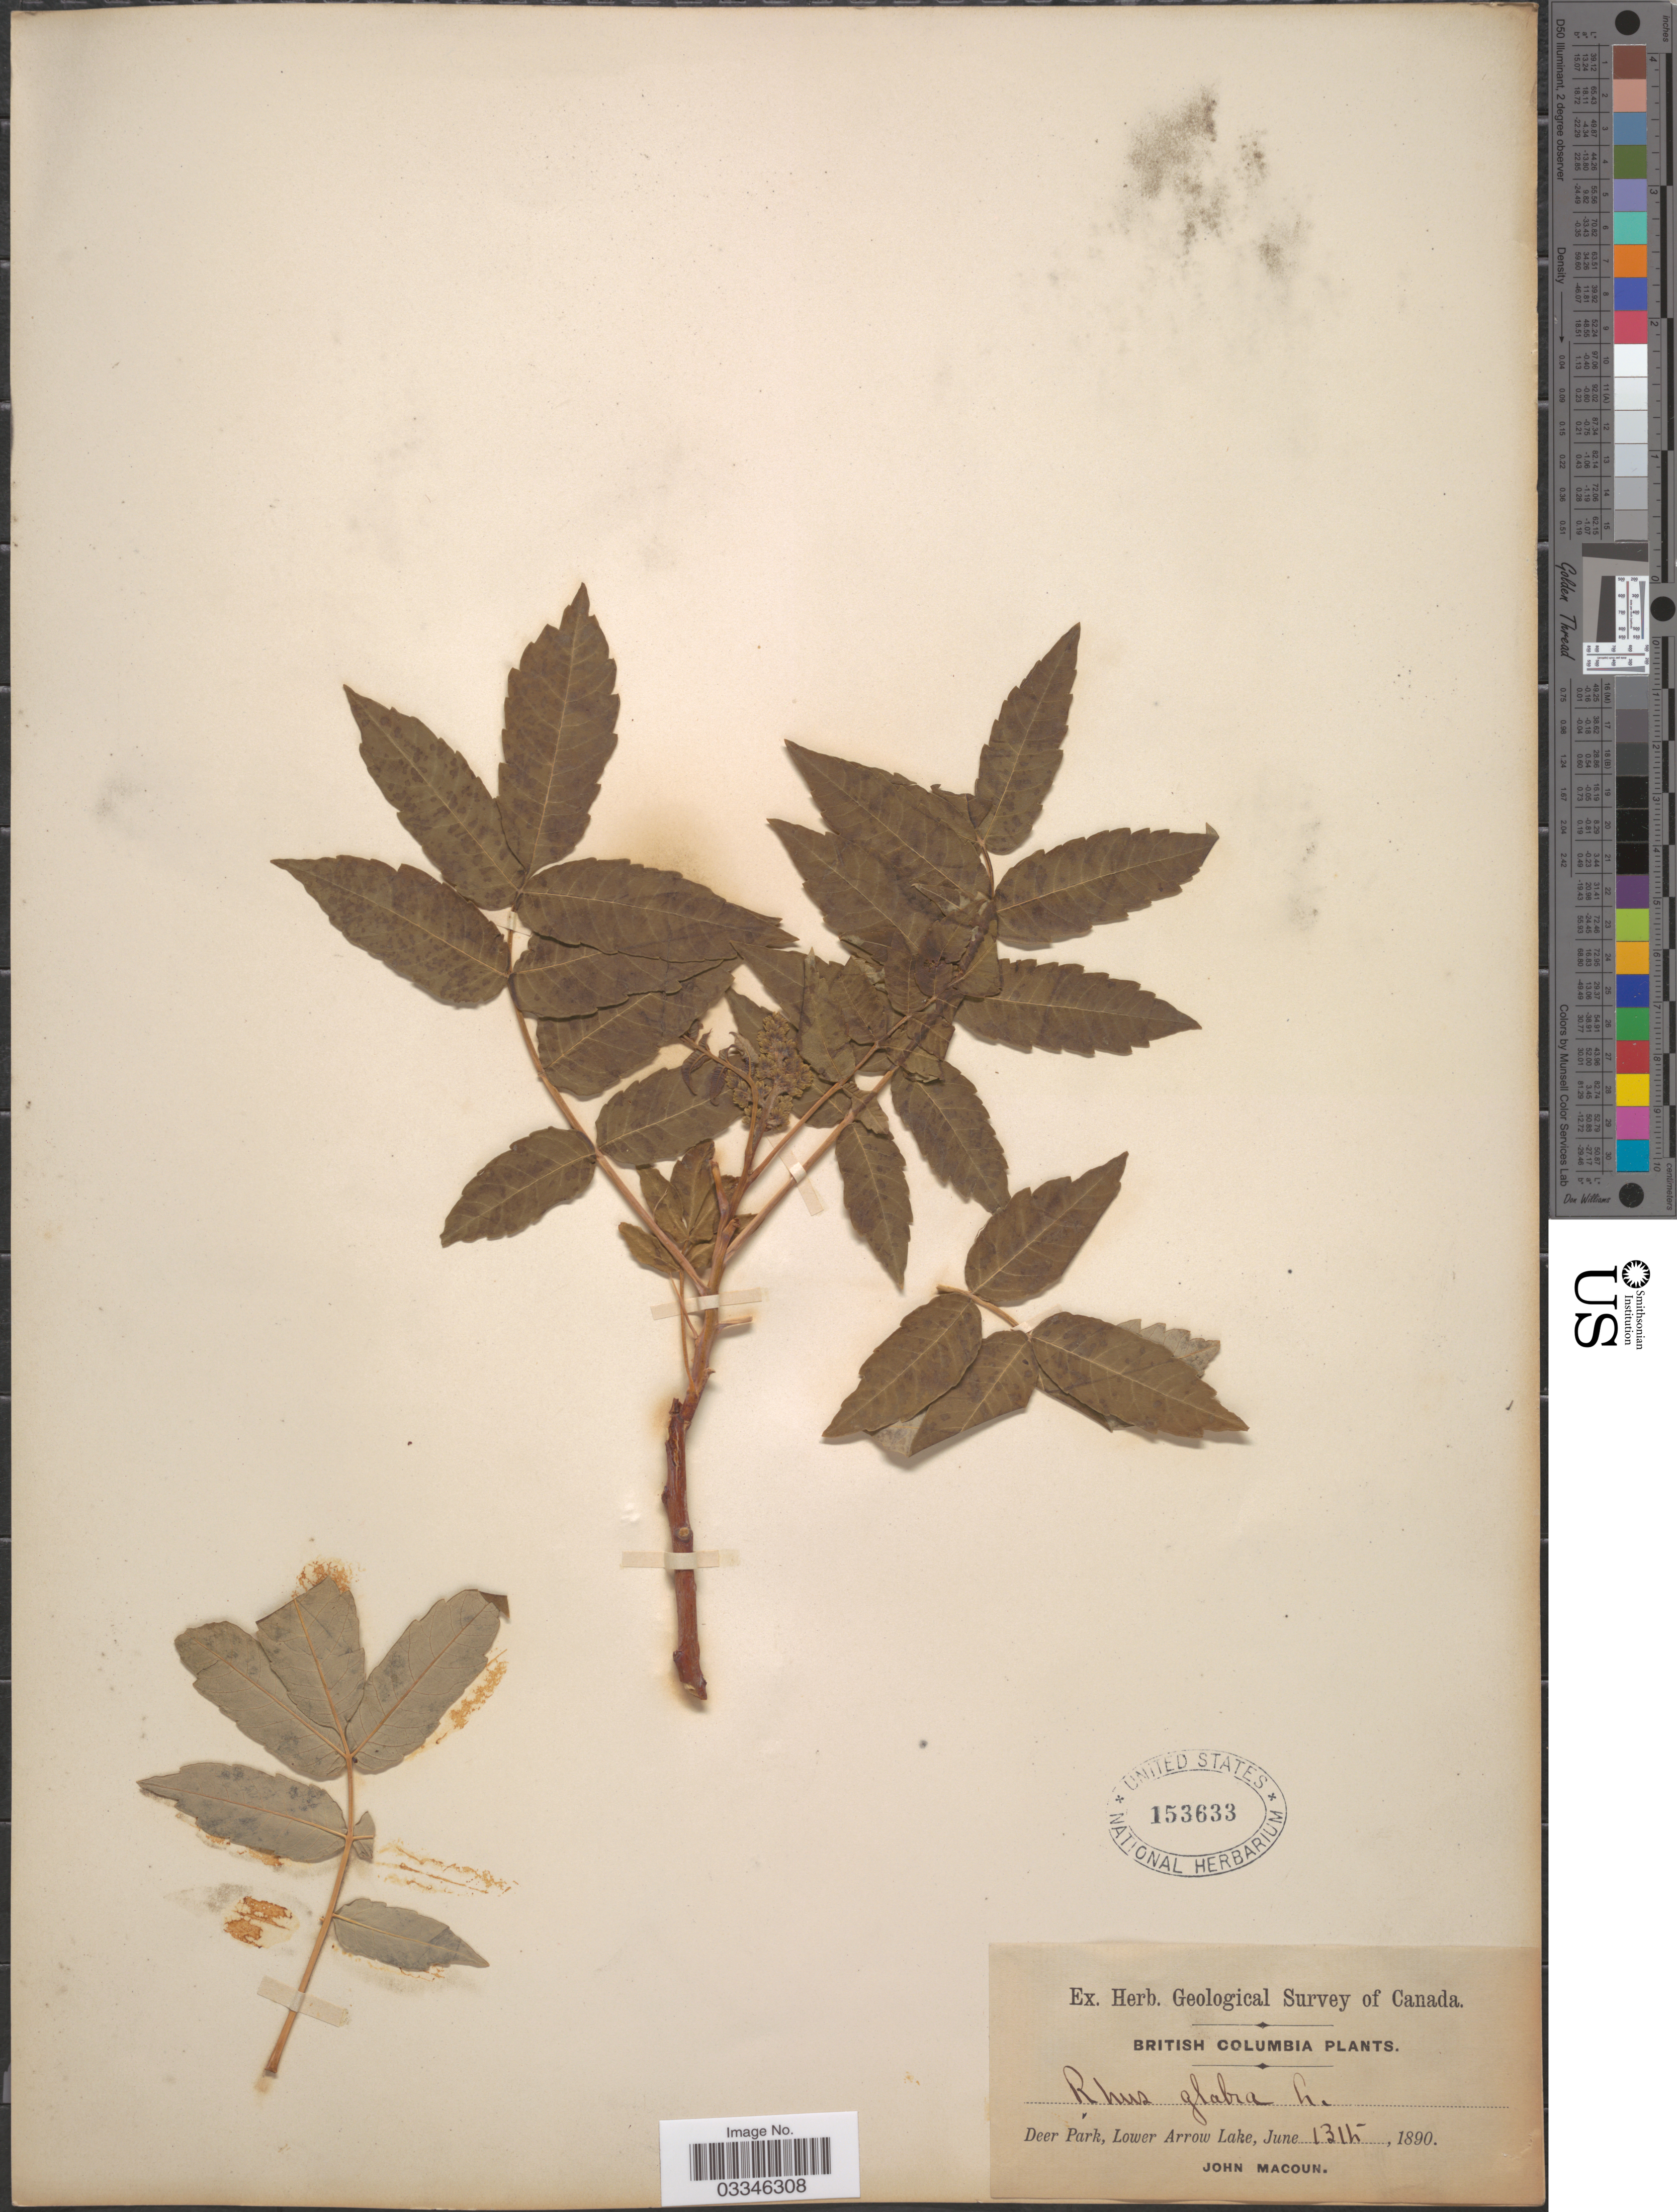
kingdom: Plantae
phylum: Tracheophyta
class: Magnoliopsida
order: Sapindales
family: Anacardiaceae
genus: Rhus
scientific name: Rhus occidentalis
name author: (Torr.) Blank.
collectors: J. Macoun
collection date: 1890-06-13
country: Canada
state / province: British Columbia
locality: Deer Park, Lower Arrow Lake.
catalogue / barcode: US 153633